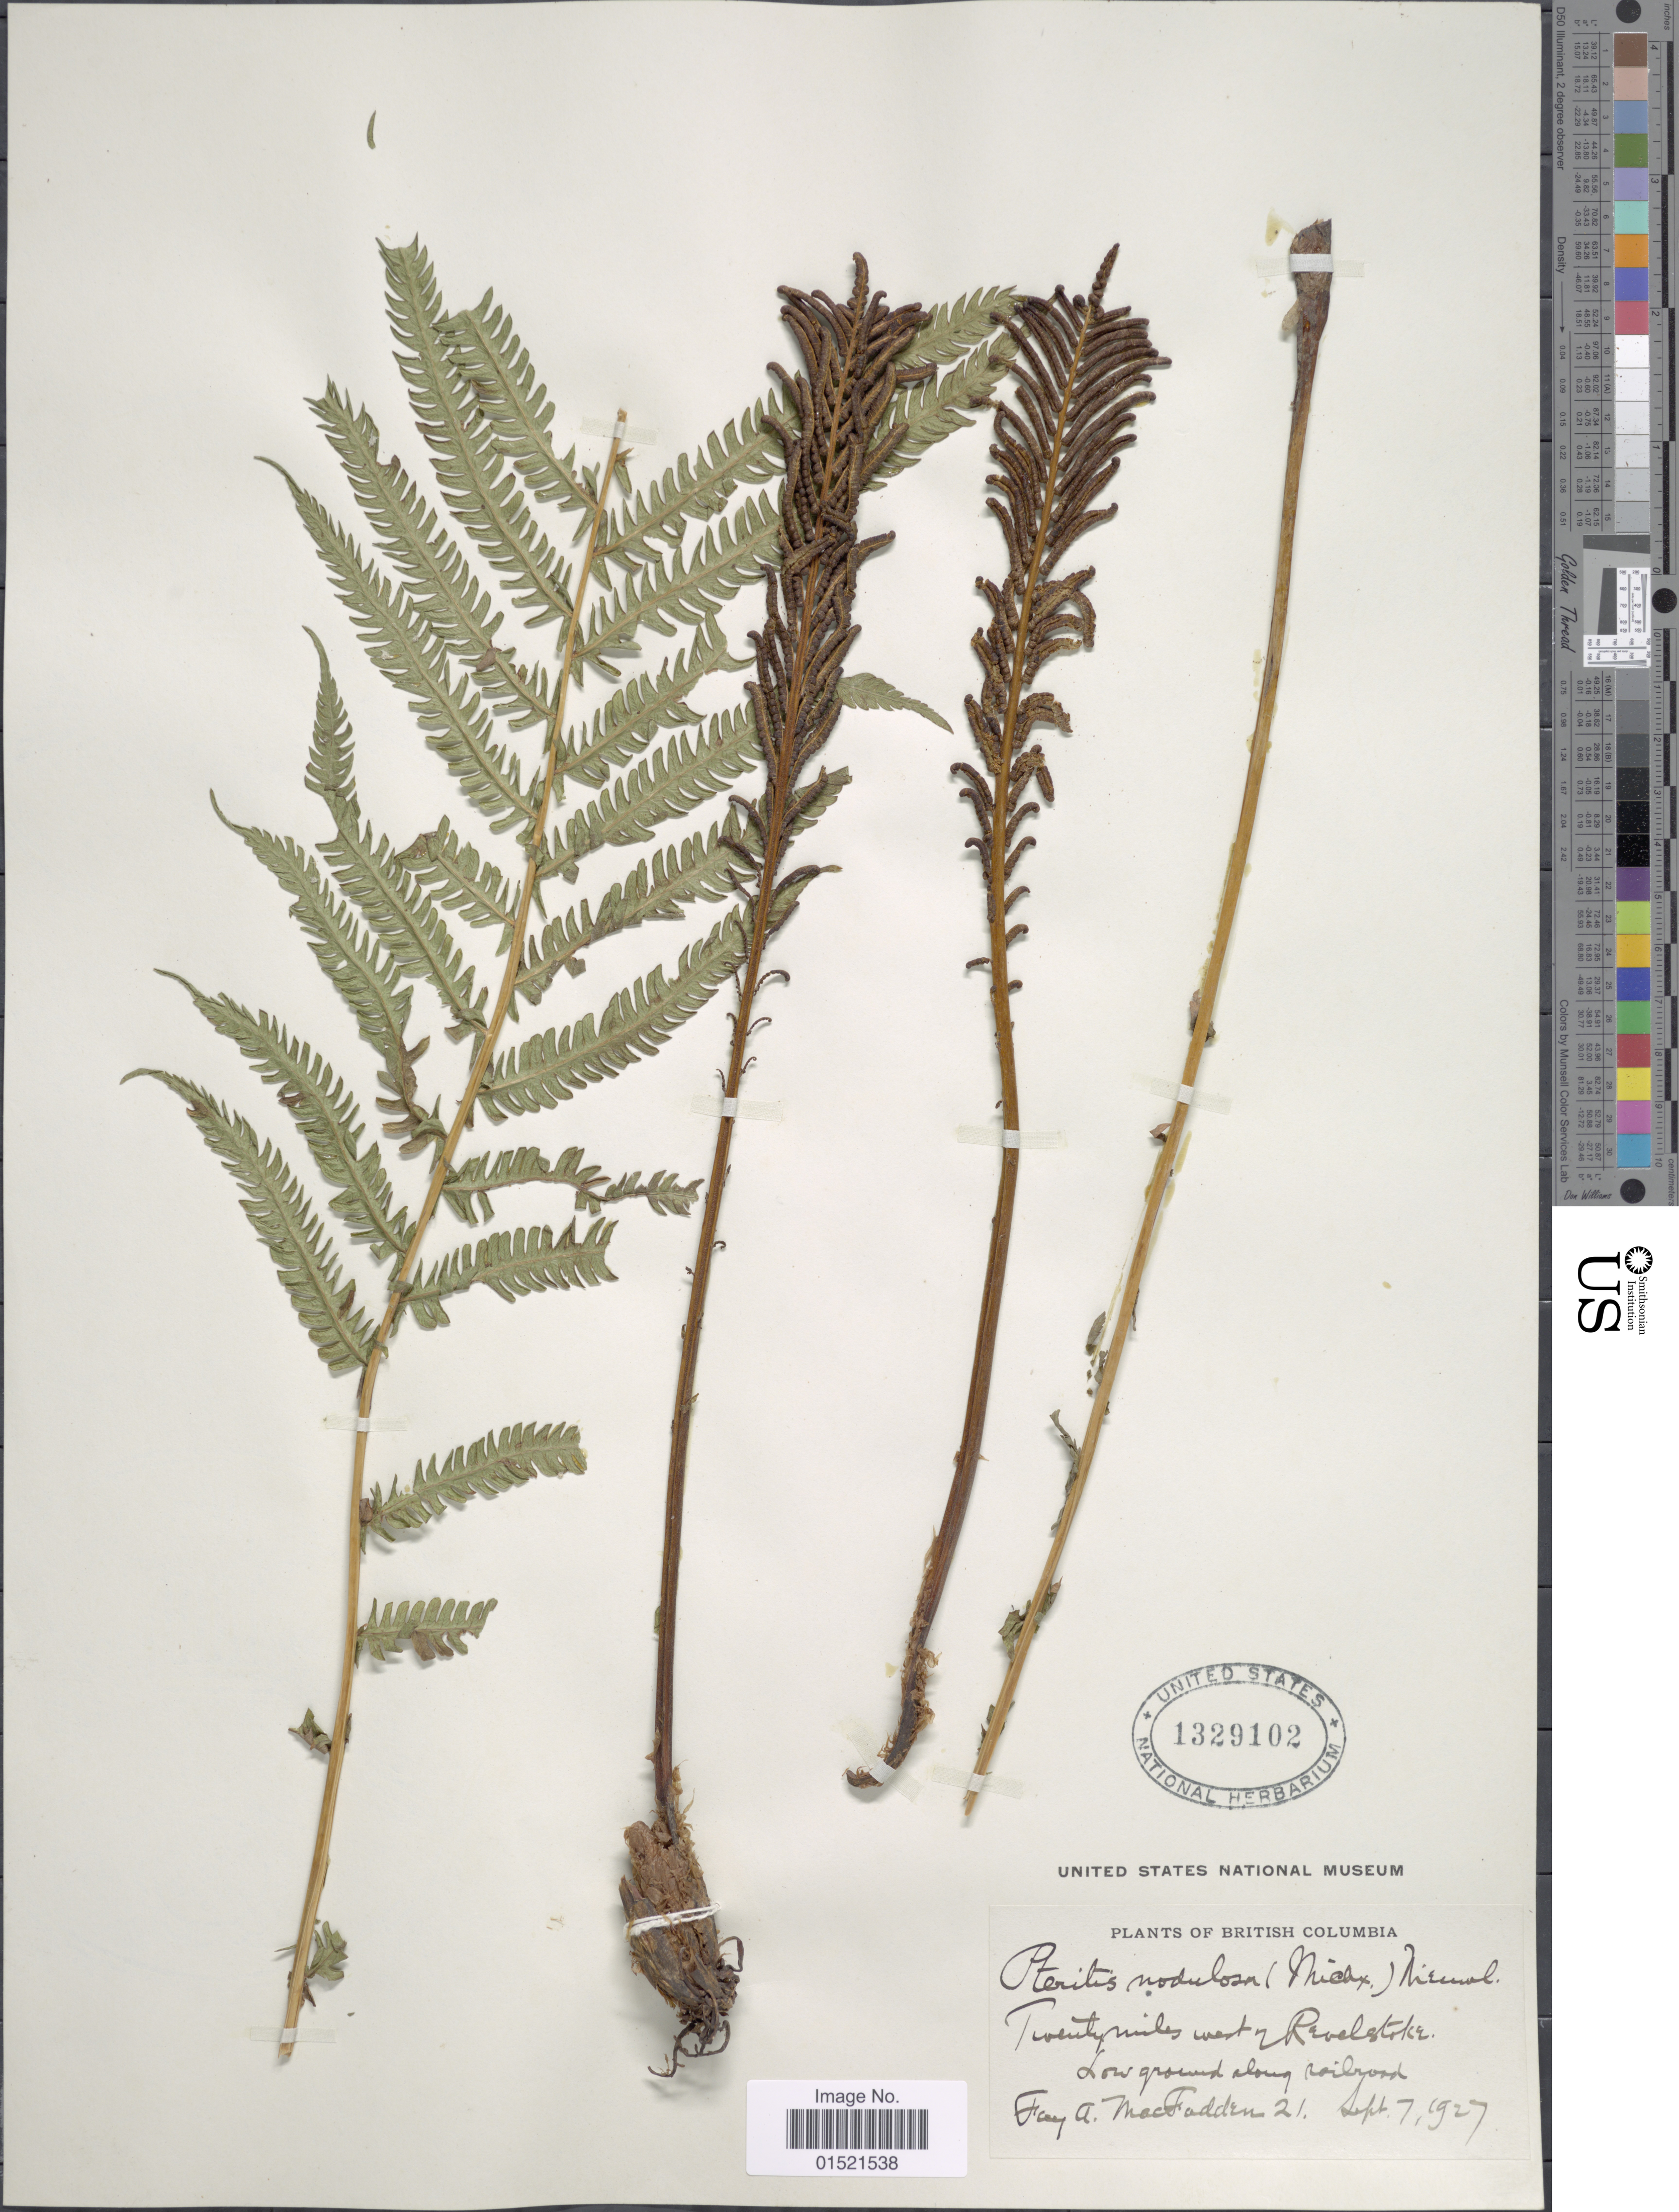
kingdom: Plantae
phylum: Tracheophyta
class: Polypodiopsida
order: Polypodiales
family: Onocleaceae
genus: Matteuccia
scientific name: Matteuccia struthiopteris var. pensylvanica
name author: (Willd.) C.V. Morton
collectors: F. MacFadden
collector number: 21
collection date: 1927-09-07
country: Canada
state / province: British Columbia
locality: Twenty miles west of Revelstoke, low ground along railroad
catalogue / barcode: US 1329102